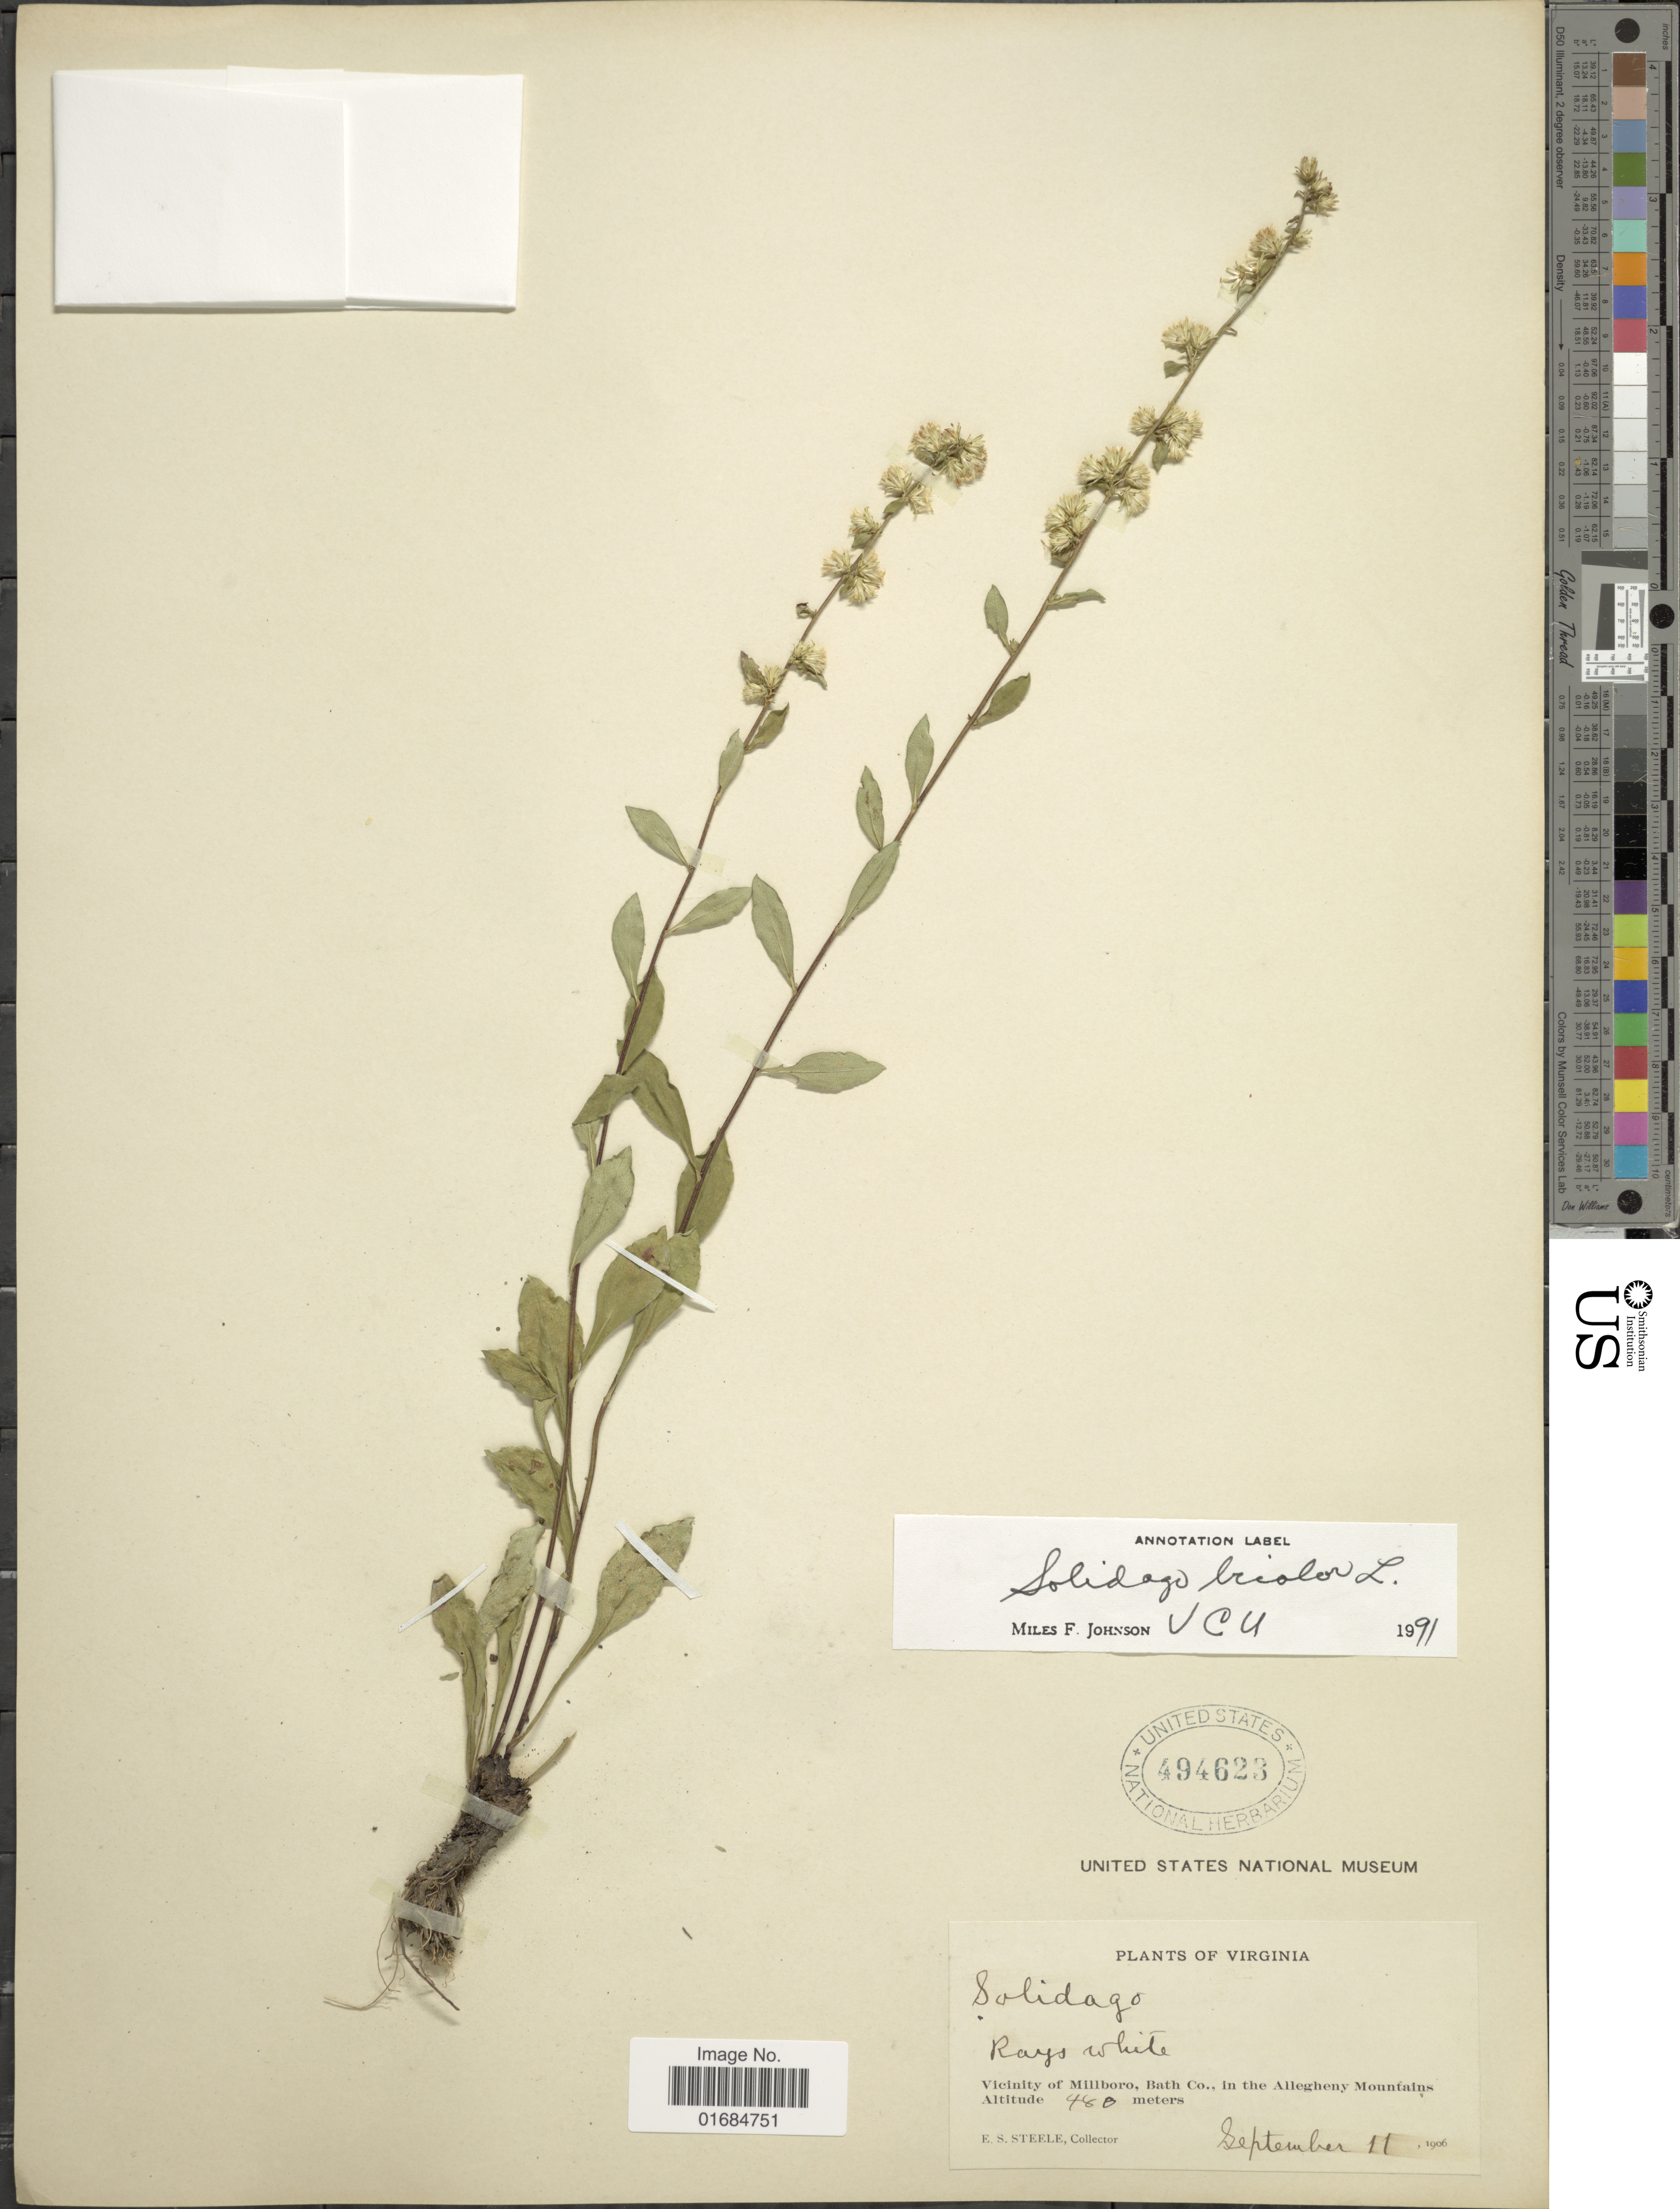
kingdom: Plantae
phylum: Tracheophyta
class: Magnoliopsida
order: Asterales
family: Asteraceae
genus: Solidago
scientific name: Solidago bicolor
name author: L.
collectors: E. Steele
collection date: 1906-09-11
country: United States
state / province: Virginia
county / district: Bath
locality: Vicinity of Millboro, Bath Co., in the Allegheny Mountains.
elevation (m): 480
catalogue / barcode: US 494623